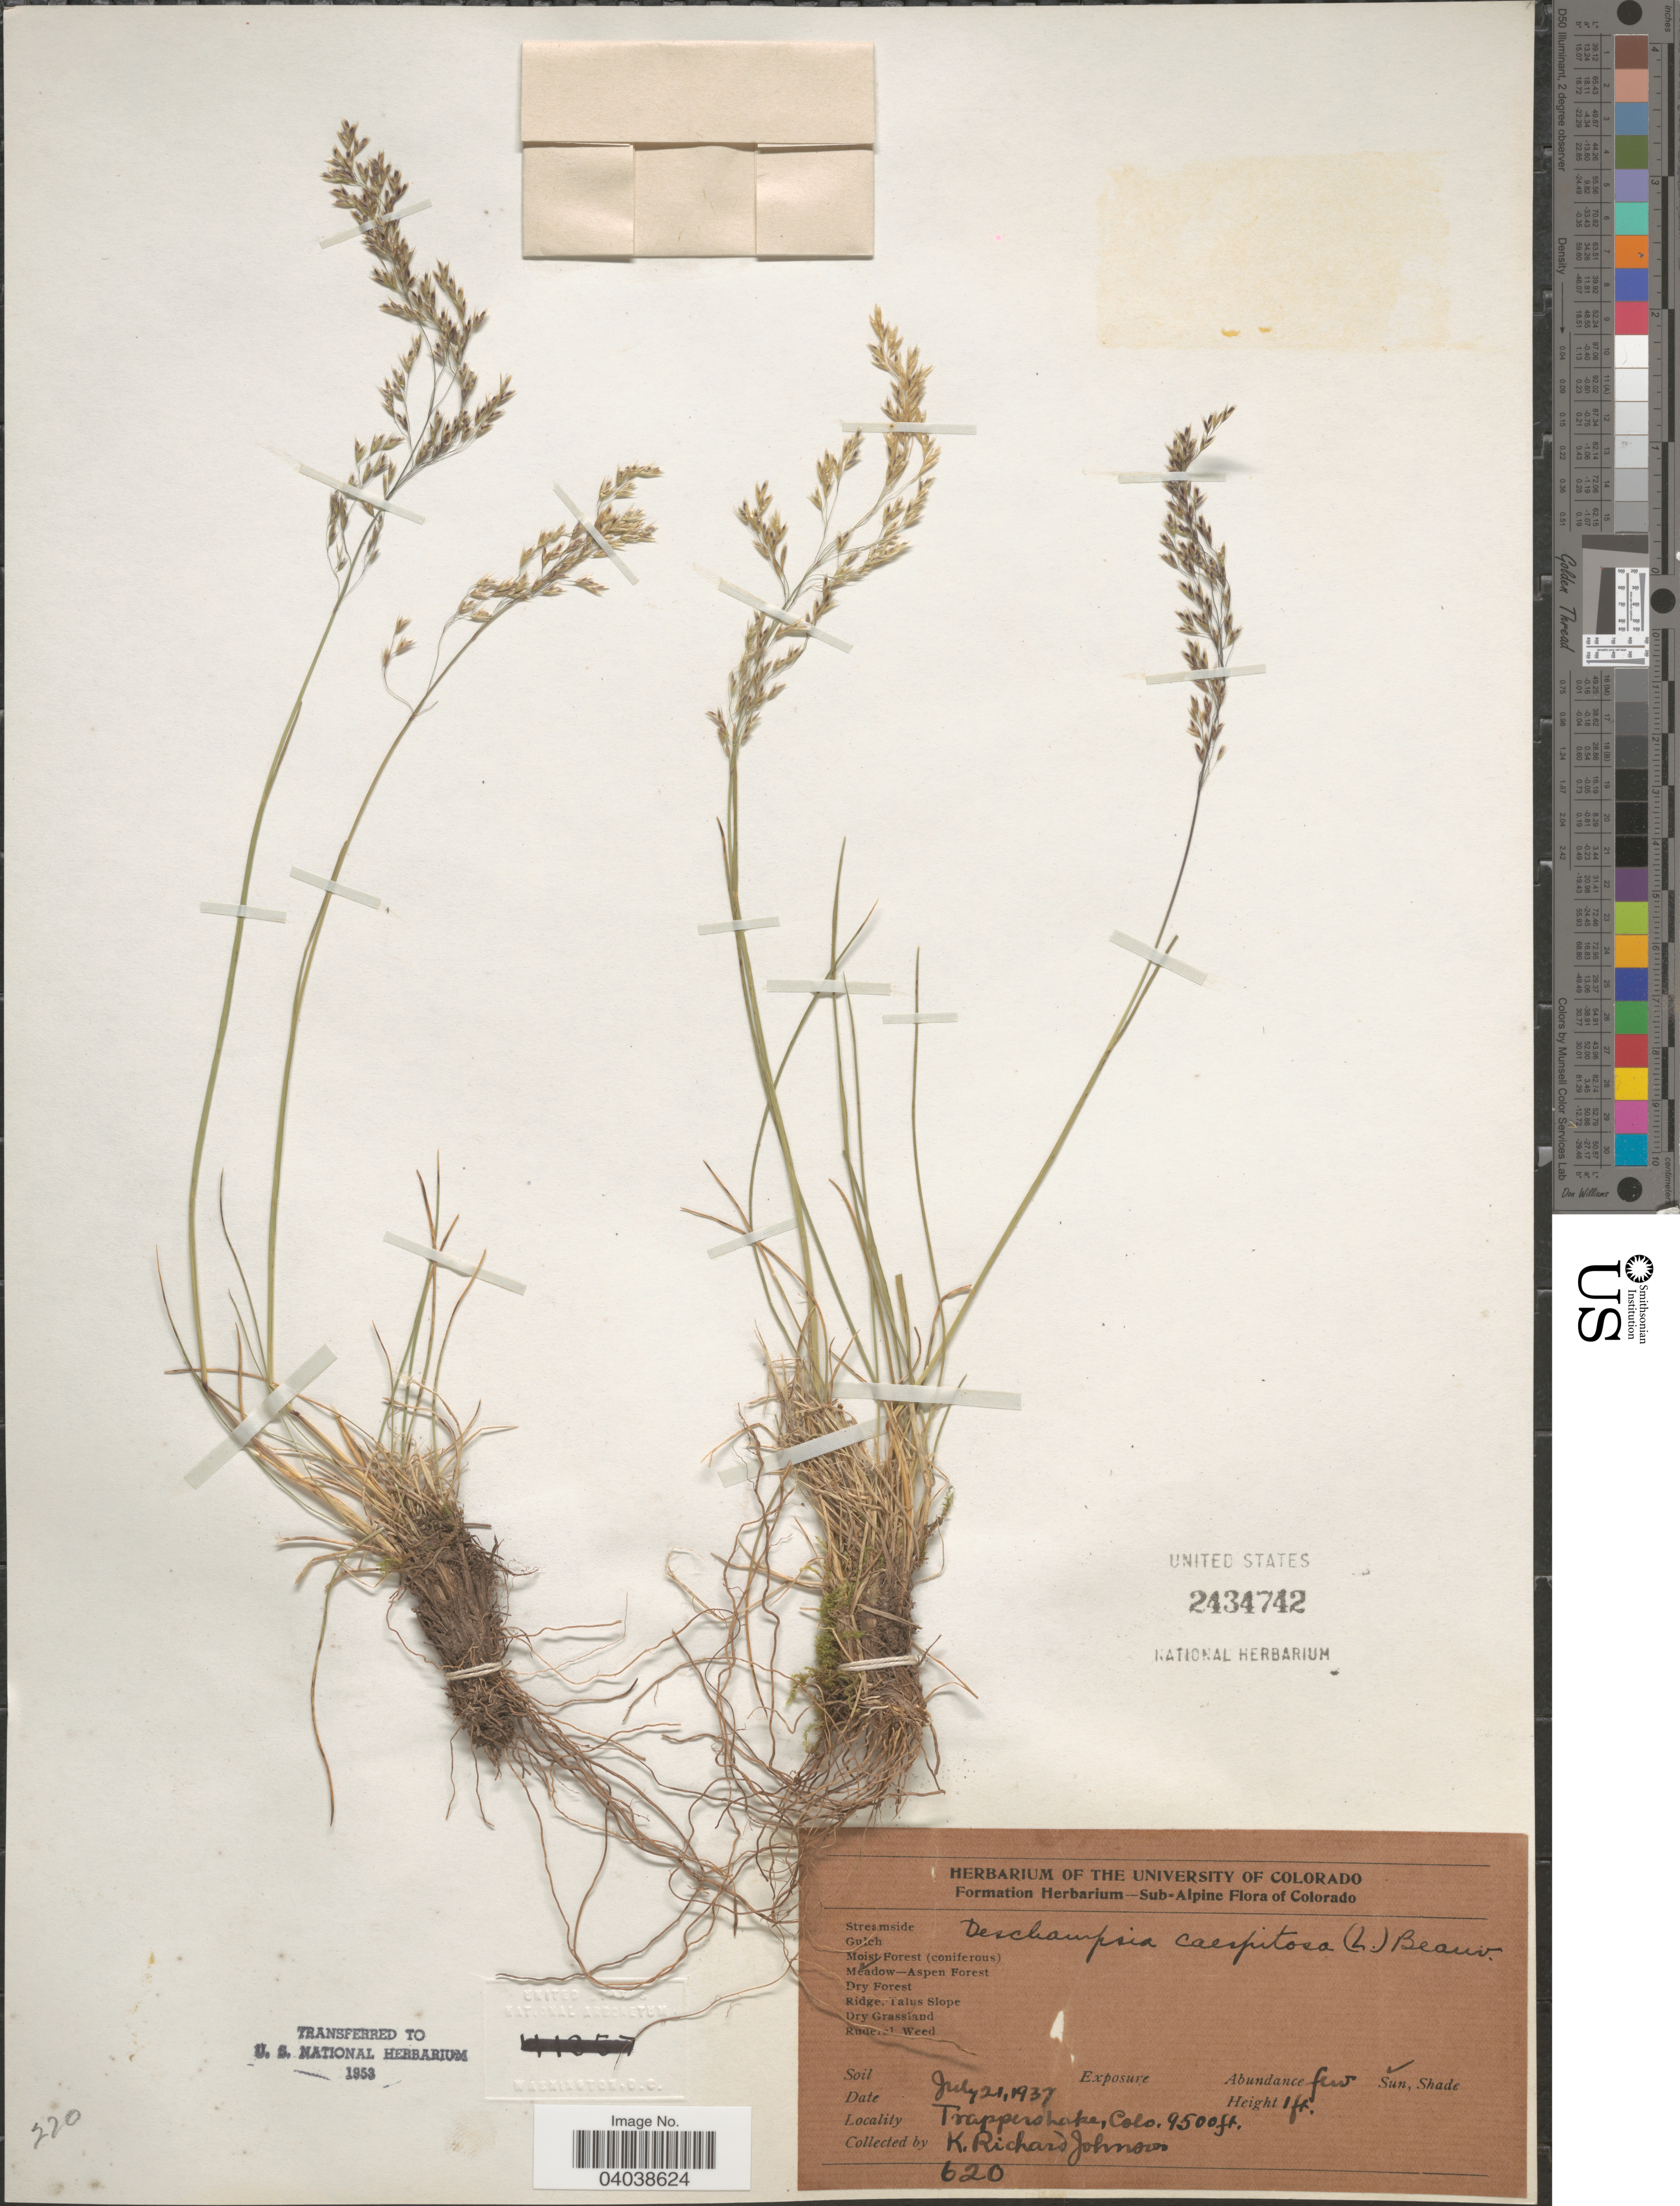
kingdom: Plantae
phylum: Tracheophyta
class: Liliopsida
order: Poales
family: Poaceae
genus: Deschampsia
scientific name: Deschampsia cespitosa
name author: (L.) P. Beauv.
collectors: K. Johnson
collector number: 620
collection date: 1937-07-21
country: United States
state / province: Colorado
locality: Trappers Lake.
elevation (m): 2896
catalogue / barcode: US 2434742